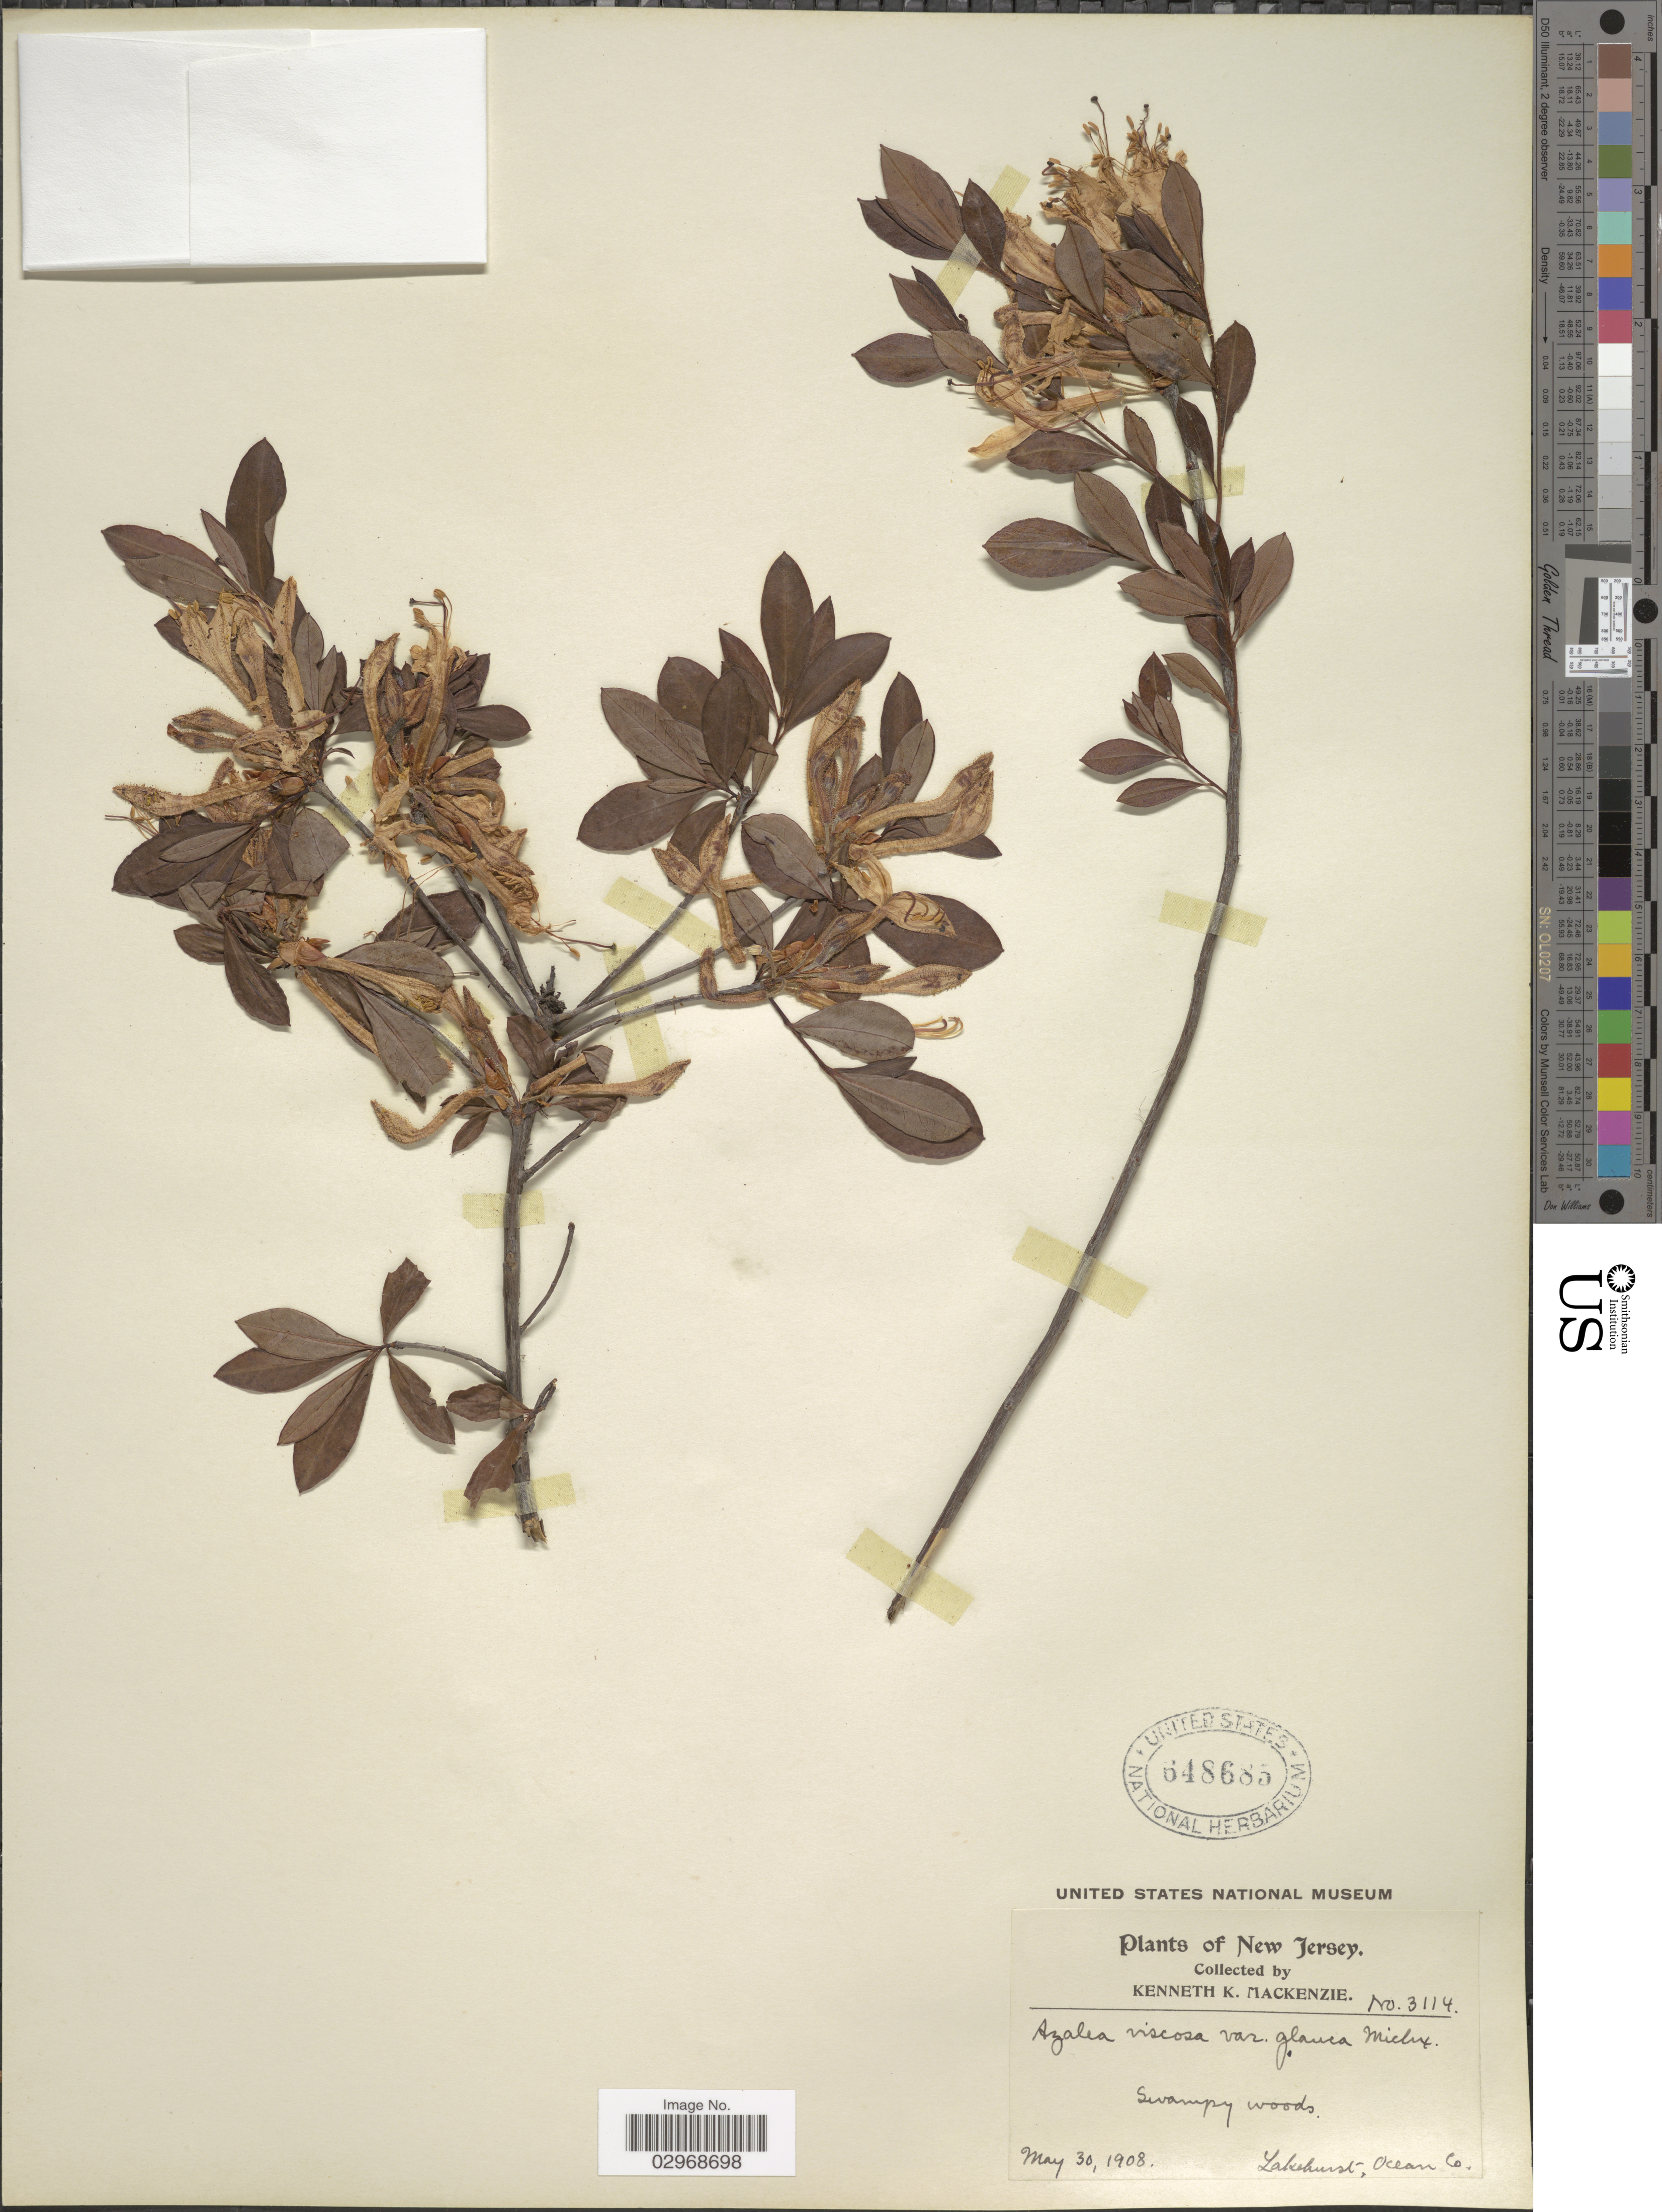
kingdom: Plantae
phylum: Tracheophyta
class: Magnoliopsida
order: Ericales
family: Ericaceae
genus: Rhododendron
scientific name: Rhododendron viscosum var. glaucum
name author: (Aiton) Torr.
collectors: K. K. Mackenzie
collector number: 3114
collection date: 1908-05-30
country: United States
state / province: New Jersey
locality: Lakhurst, Ocean Co.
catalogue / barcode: US 648685